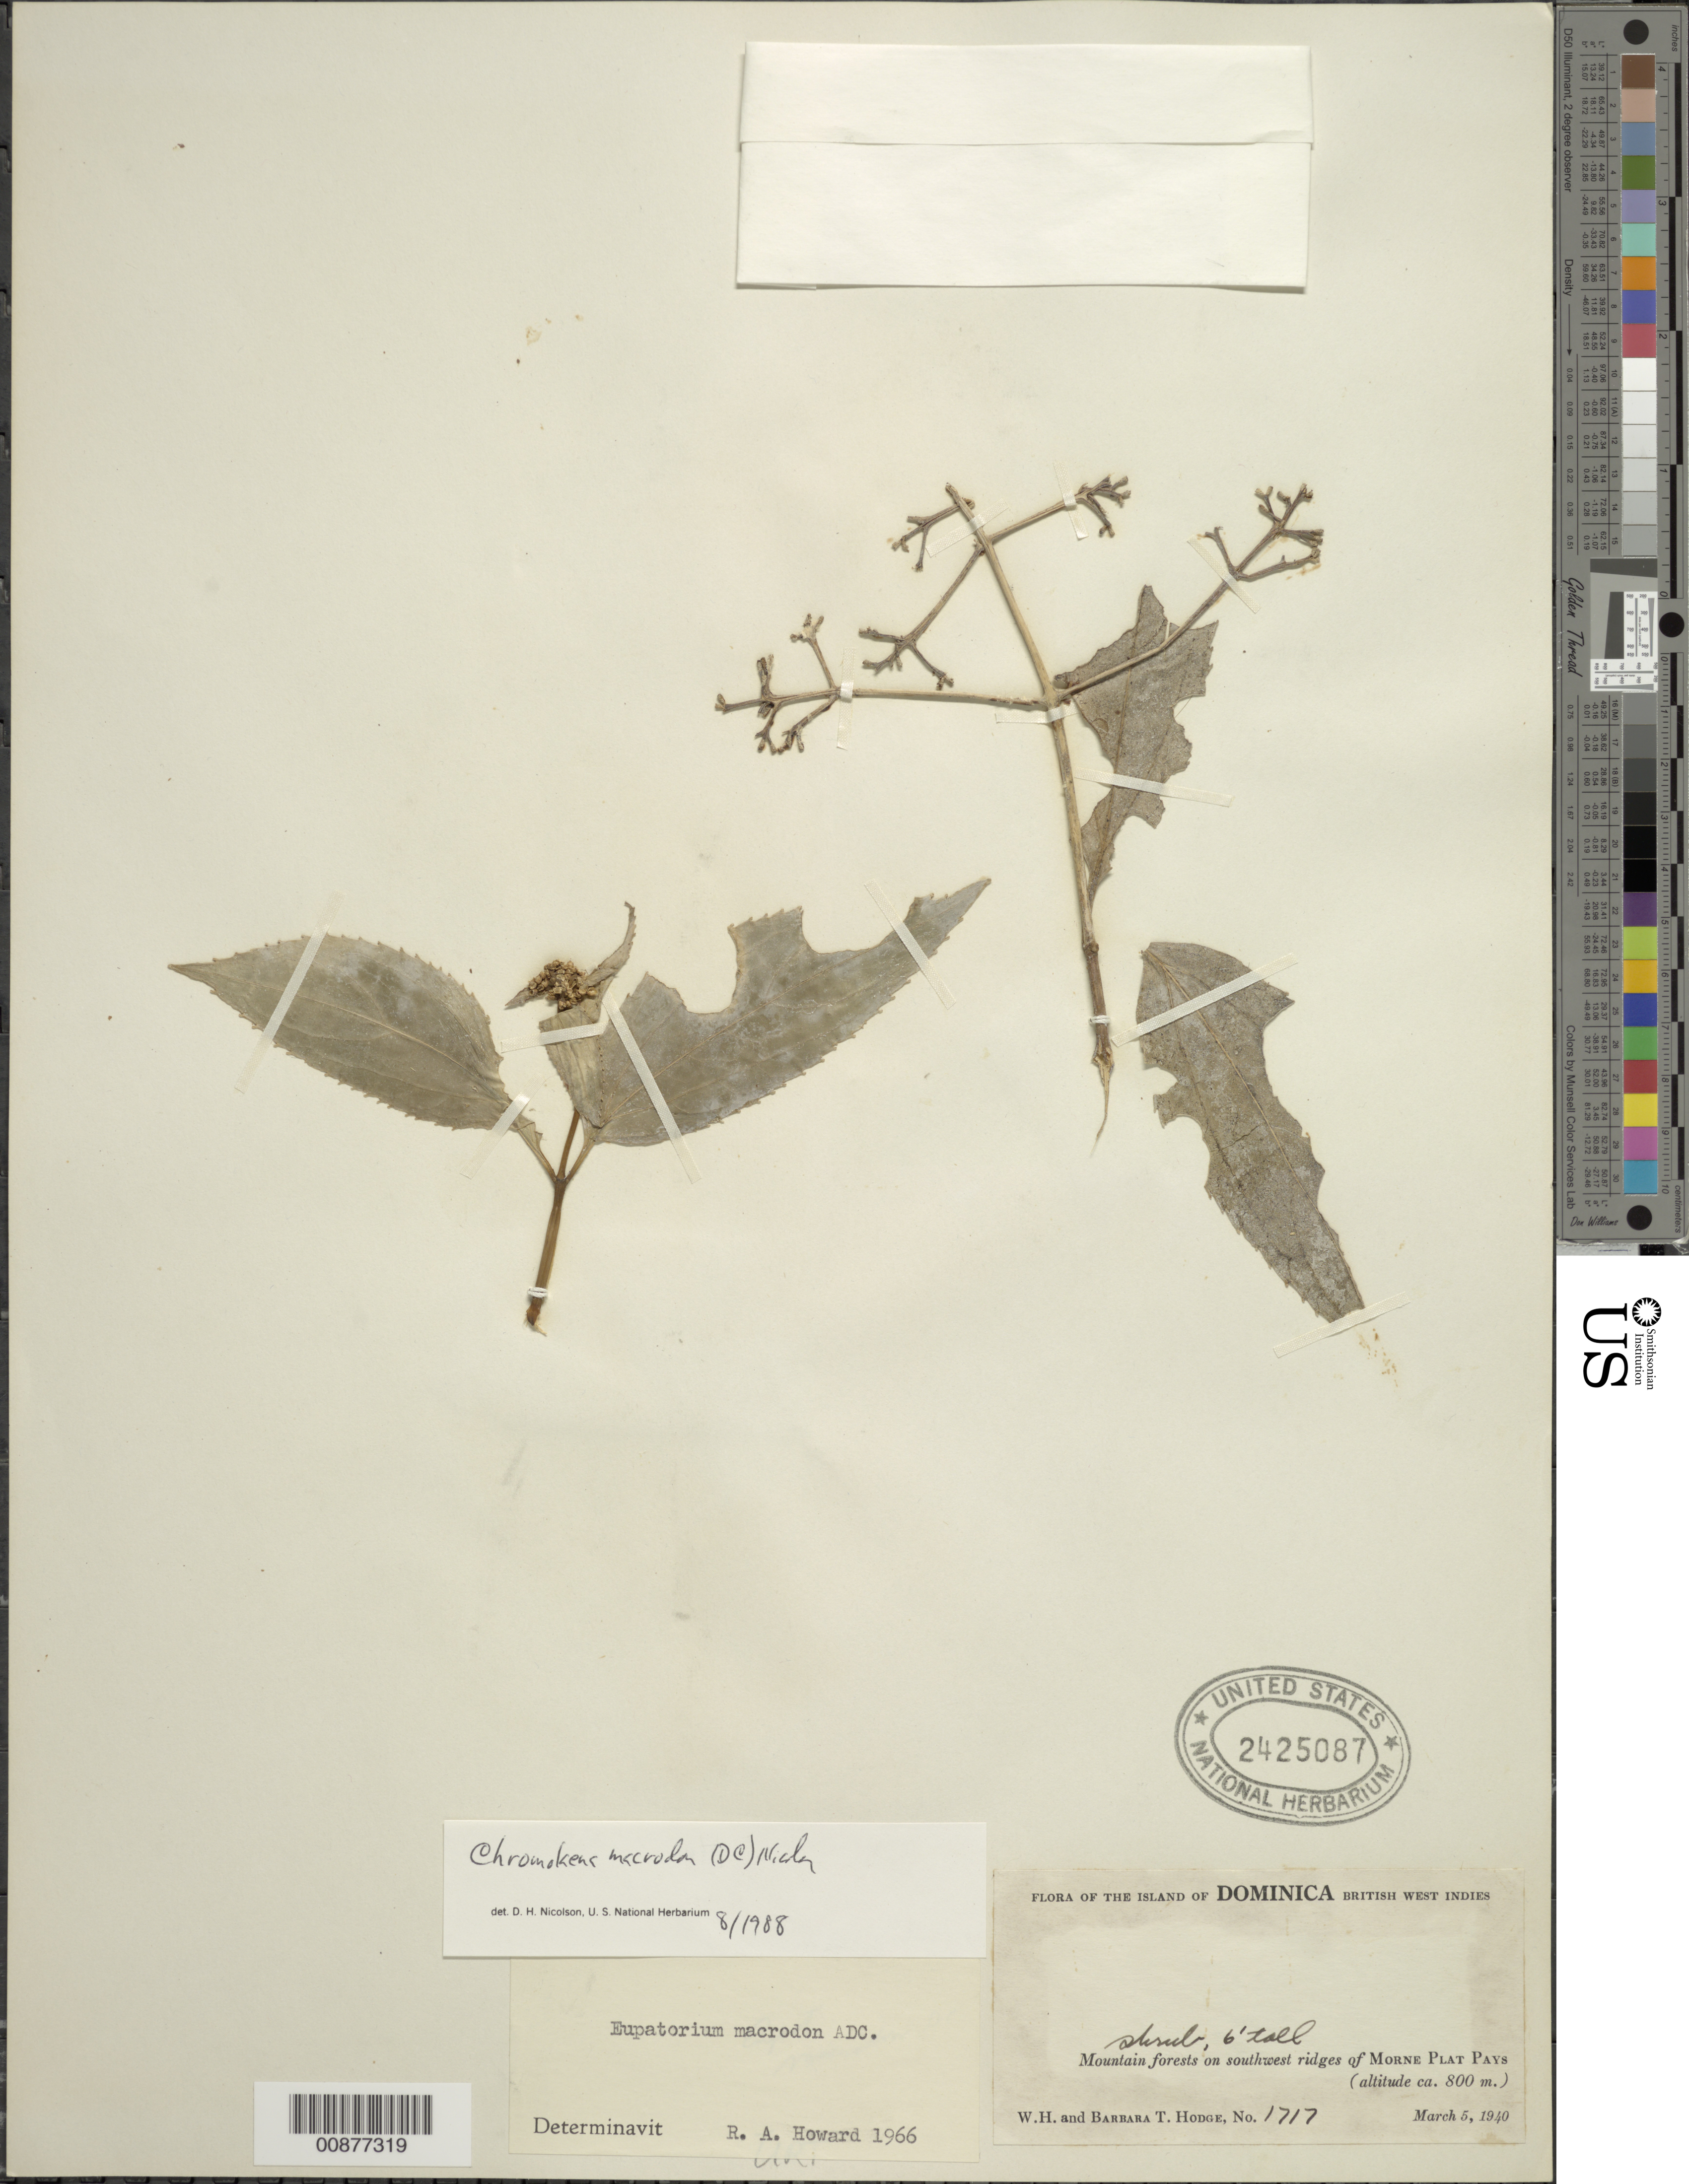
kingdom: Plantae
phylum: Tracheophyta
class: Magnoliopsida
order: Asterales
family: Asteraceae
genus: Chromolaena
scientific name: Chromolaena macrodon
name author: (DC.) Nicolson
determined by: Nicolson, Dan H.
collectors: W. Hodge & B. Hodge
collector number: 1717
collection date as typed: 05 Mar 1940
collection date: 1940-03-05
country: Dominica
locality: Southwest ridges of Morne Plat Pays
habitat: Mountain forest on ridge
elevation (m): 800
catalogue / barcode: US 2425087